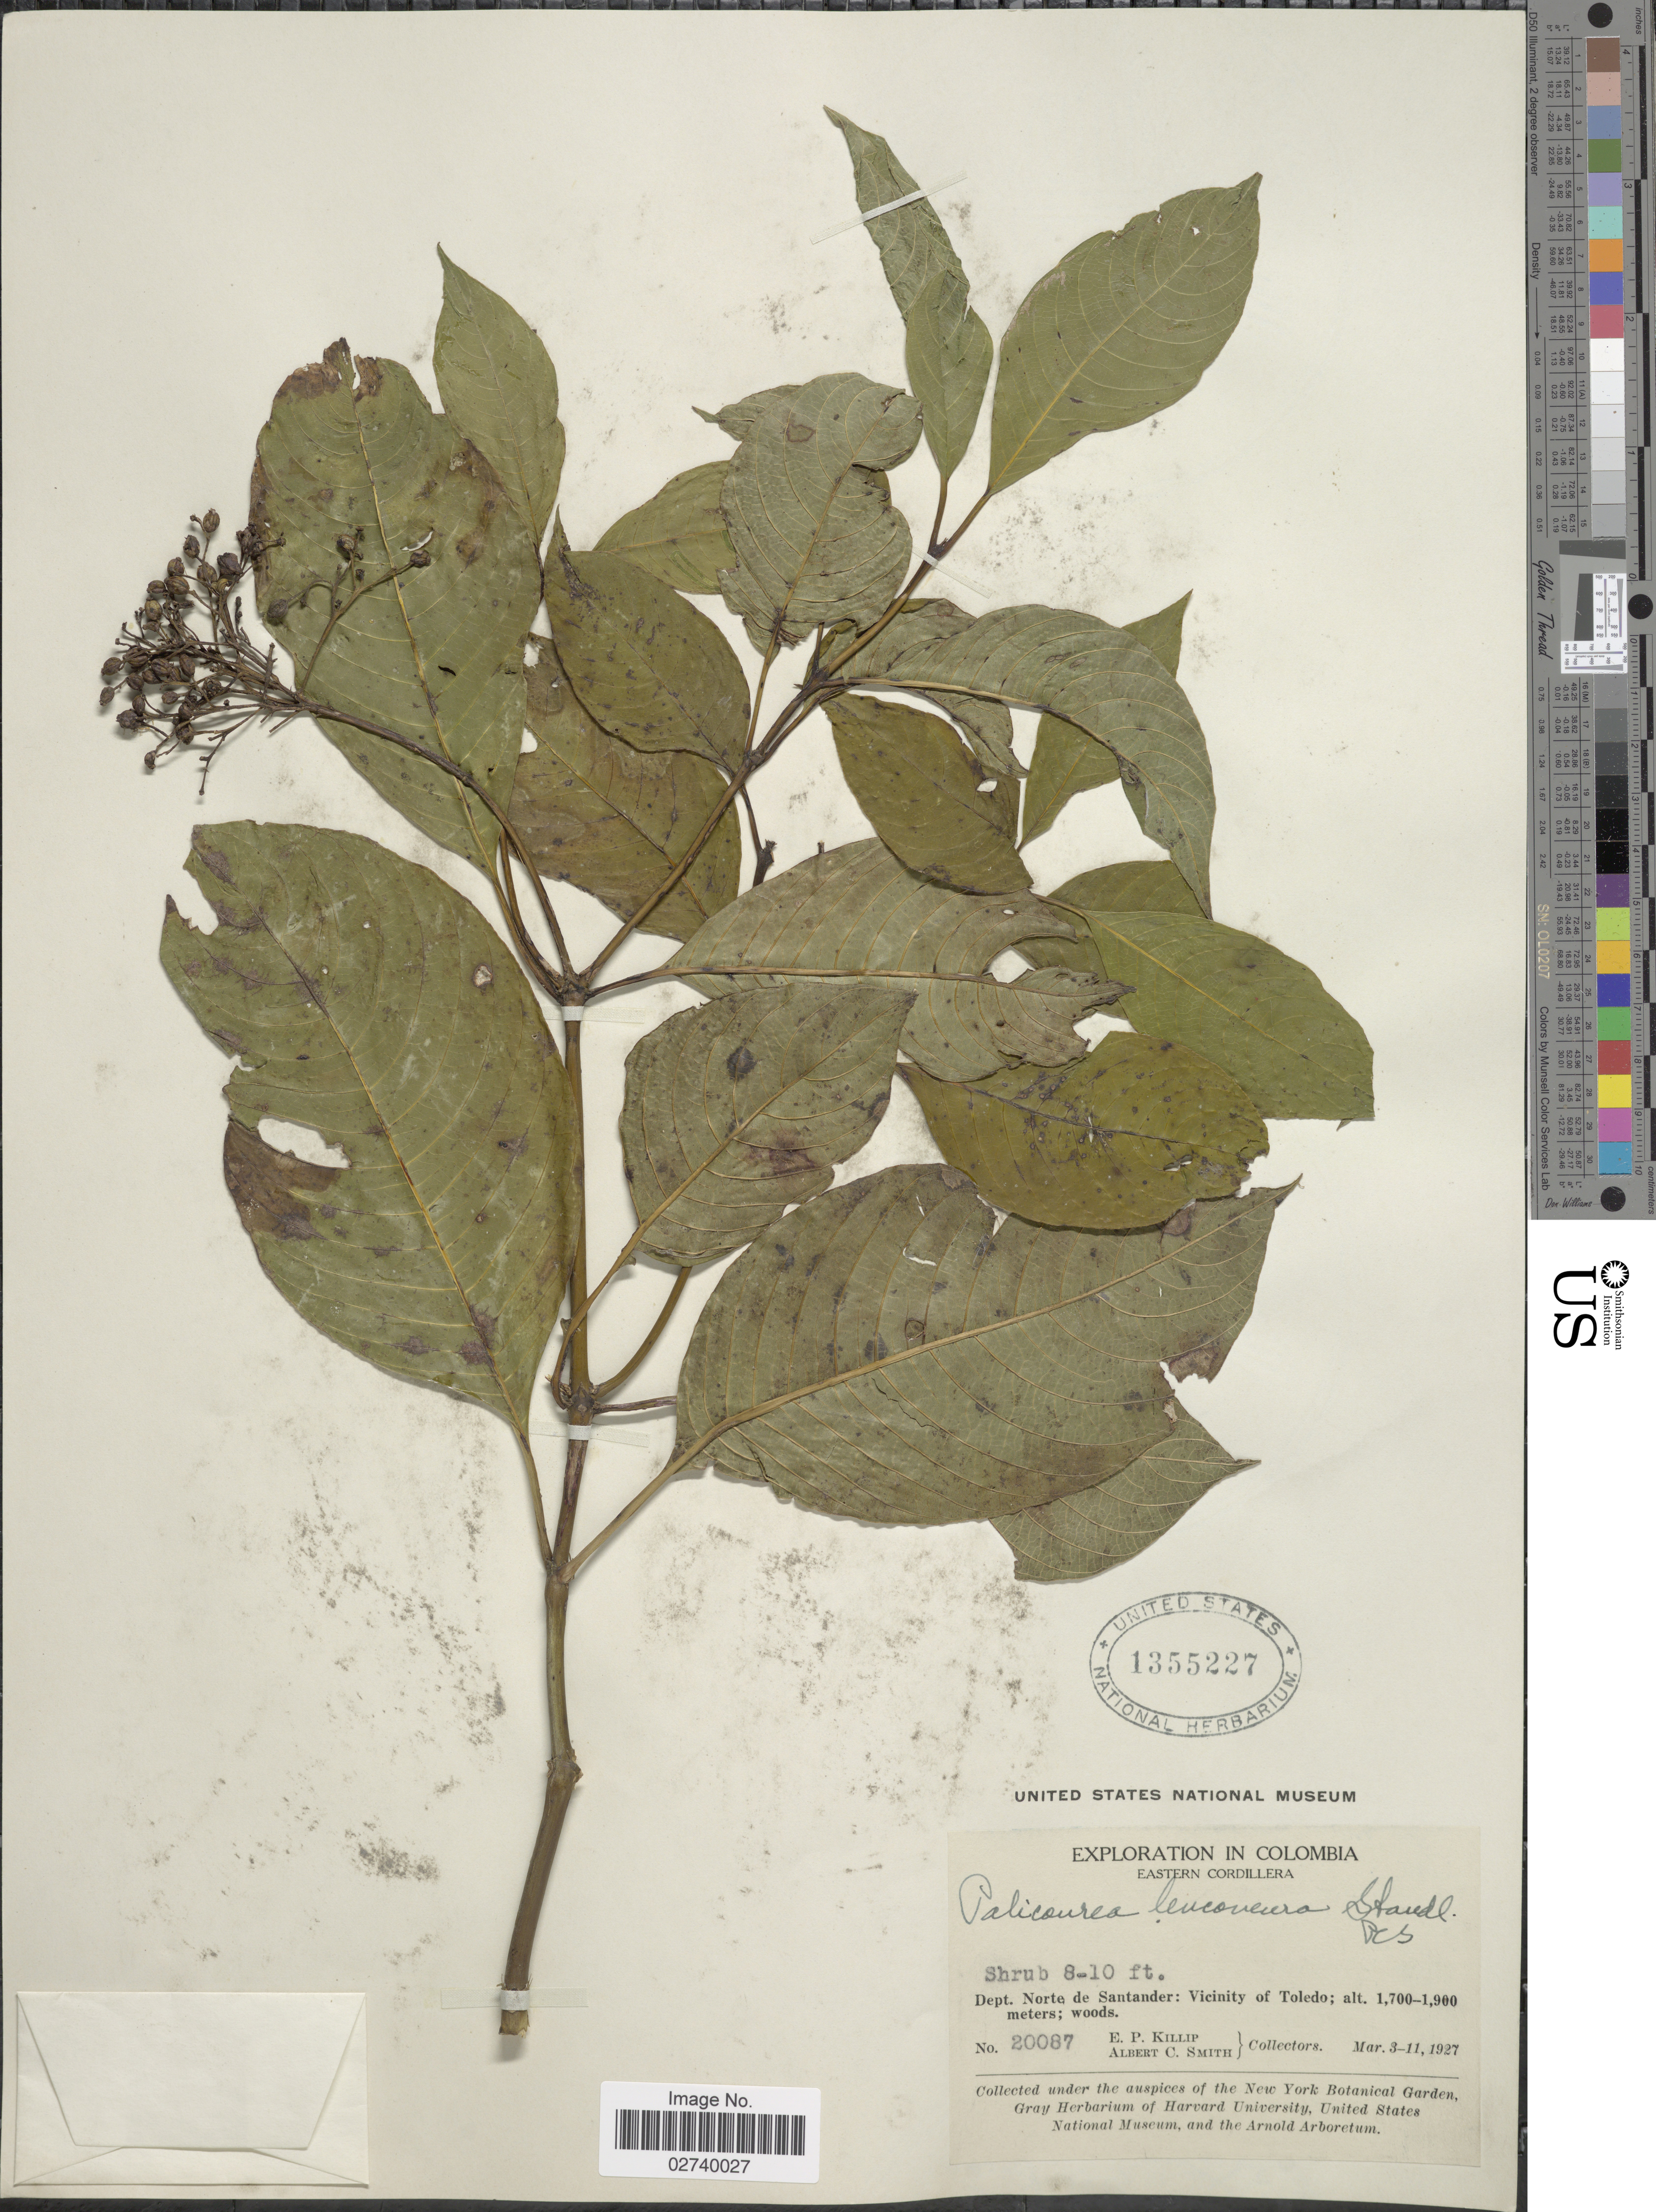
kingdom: Plantae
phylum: Tracheophyta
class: Magnoliopsida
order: Gentianales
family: Rubiaceae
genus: Palicourea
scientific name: Palicourea leuconeura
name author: Standl.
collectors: E. P. Killip & A. C. Smith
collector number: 20087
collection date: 1927-03-03/1927-03-11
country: Colombia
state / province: Norte de Santander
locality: Vicinity of Toledo. Eastern Cordillera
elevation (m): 1700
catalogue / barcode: US 1355227